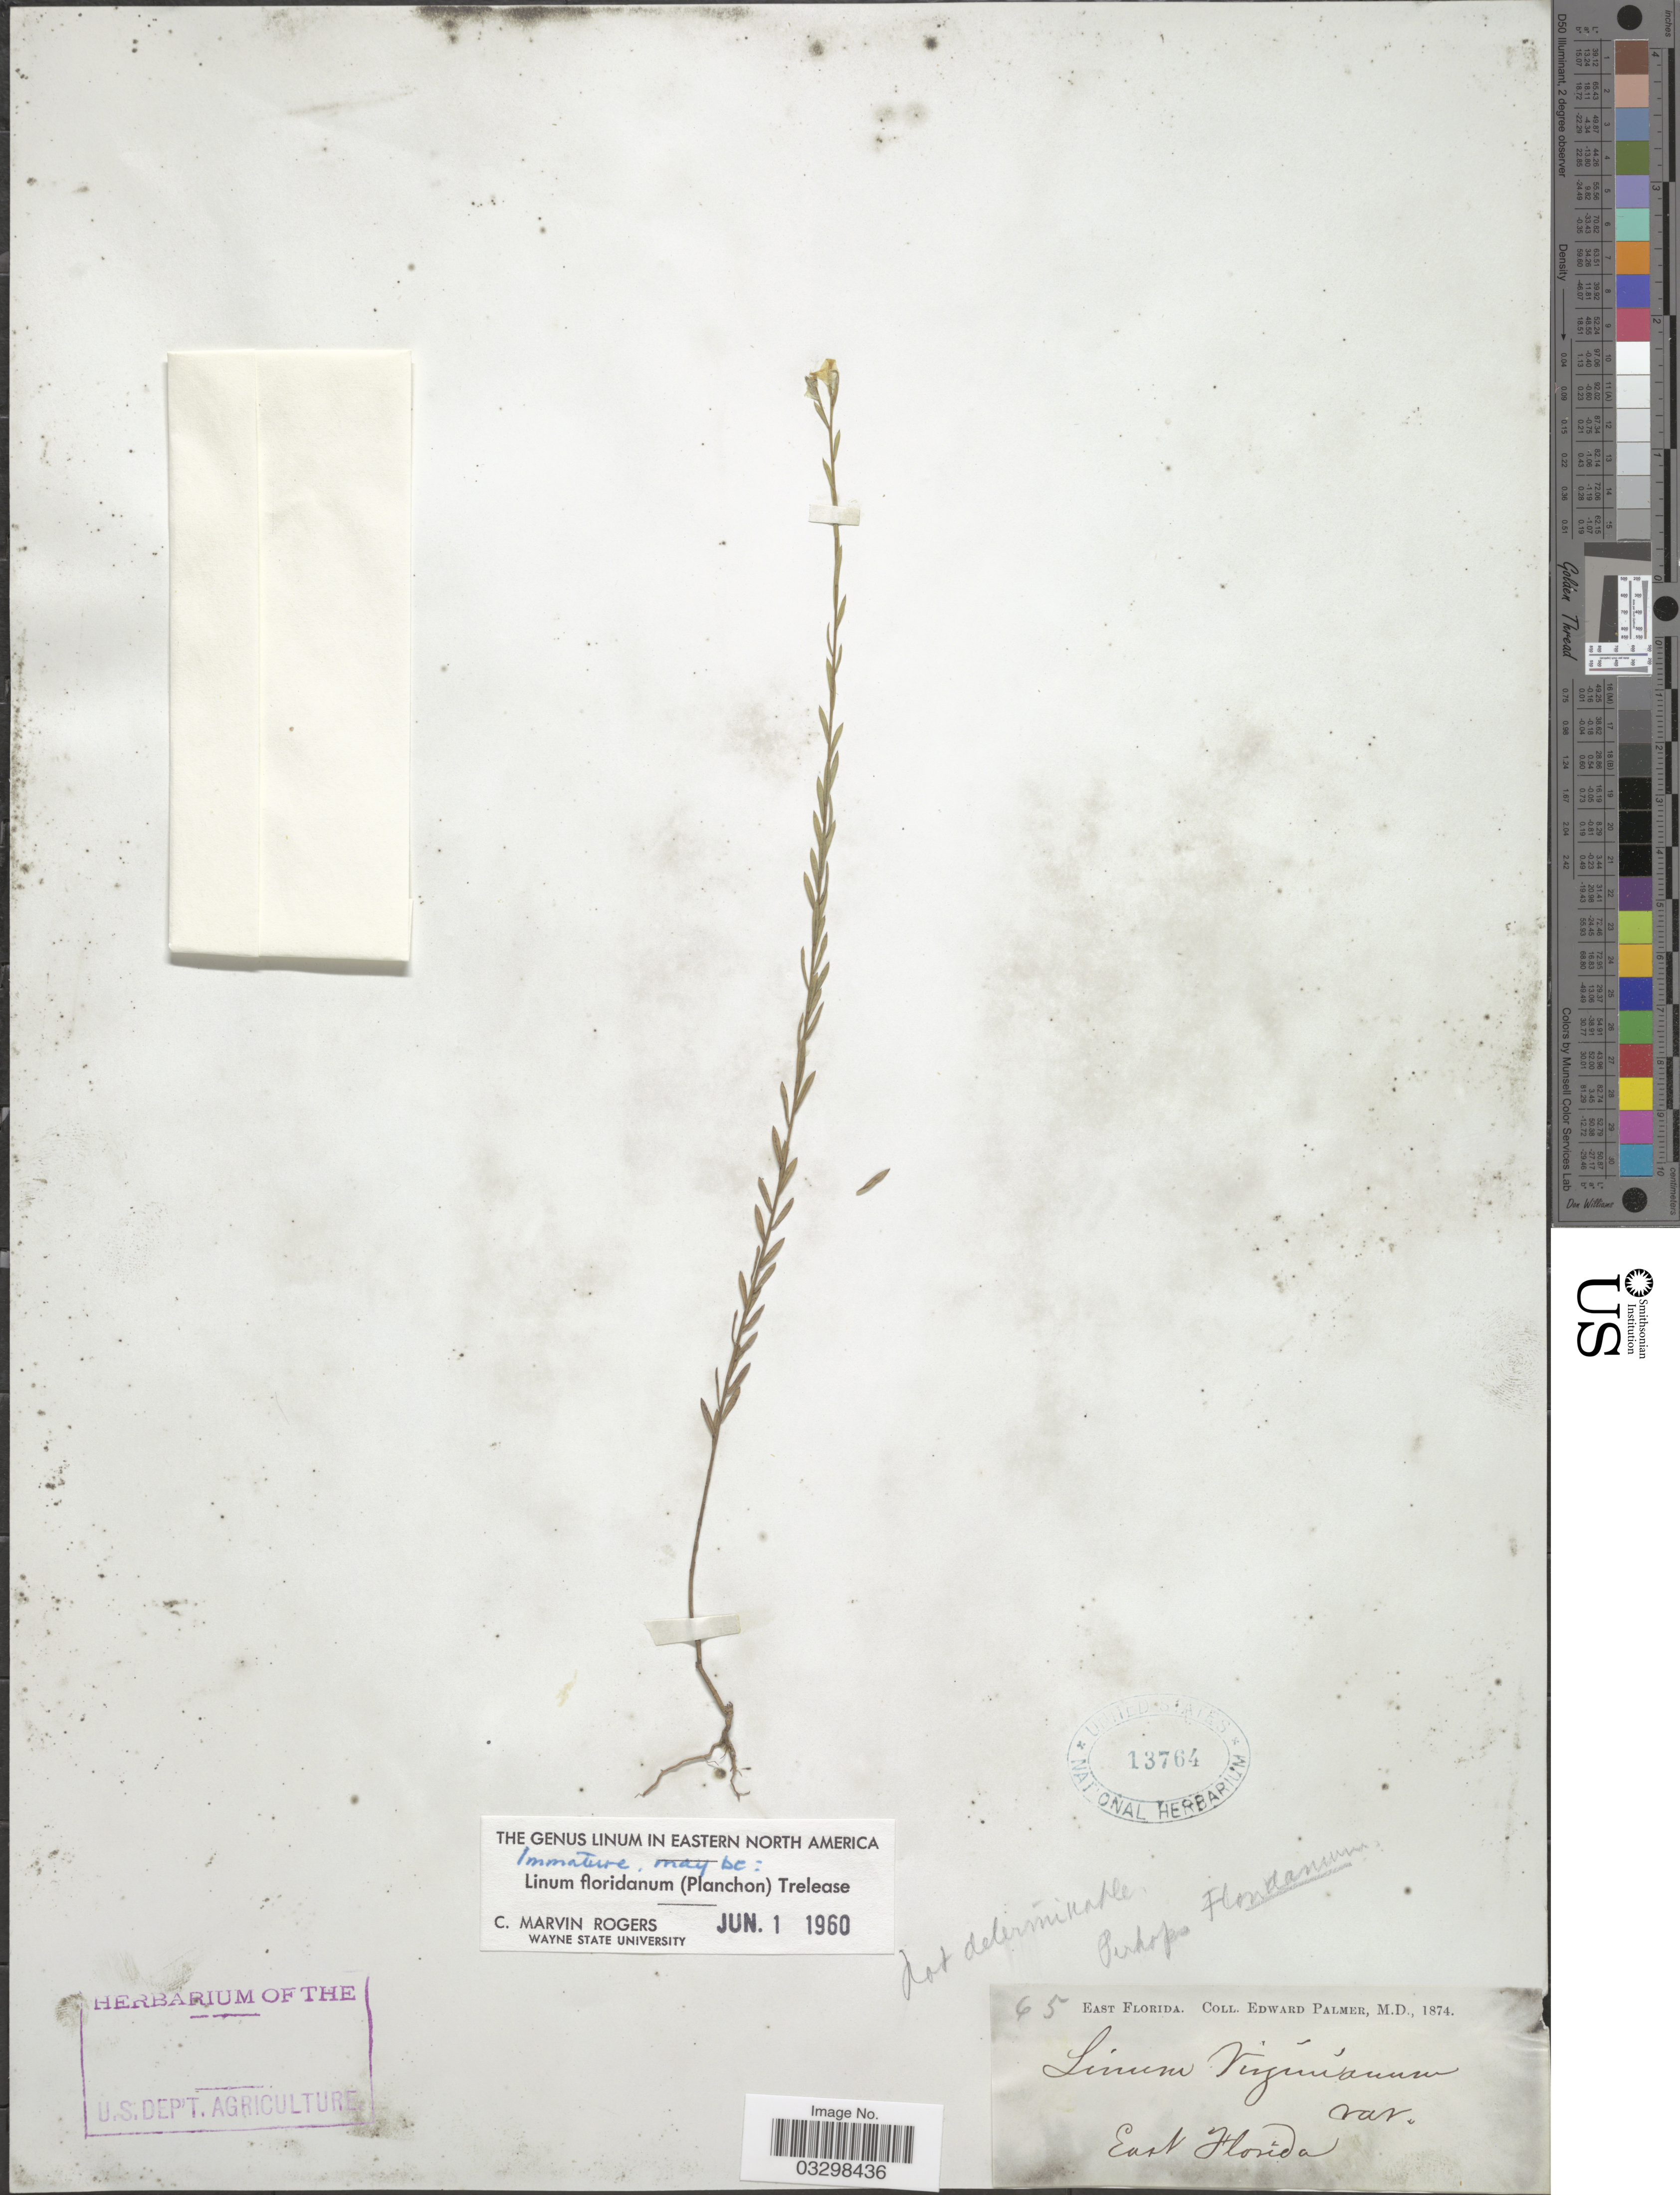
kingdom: Plantae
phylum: Tracheophyta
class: Magnoliopsida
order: Malpighiales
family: Linaceae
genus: Linum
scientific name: Linum floridanum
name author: (Planch.) Trel.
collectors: E. Palmer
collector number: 65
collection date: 1874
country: United States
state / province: Florida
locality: East Florida.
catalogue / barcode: US 13764